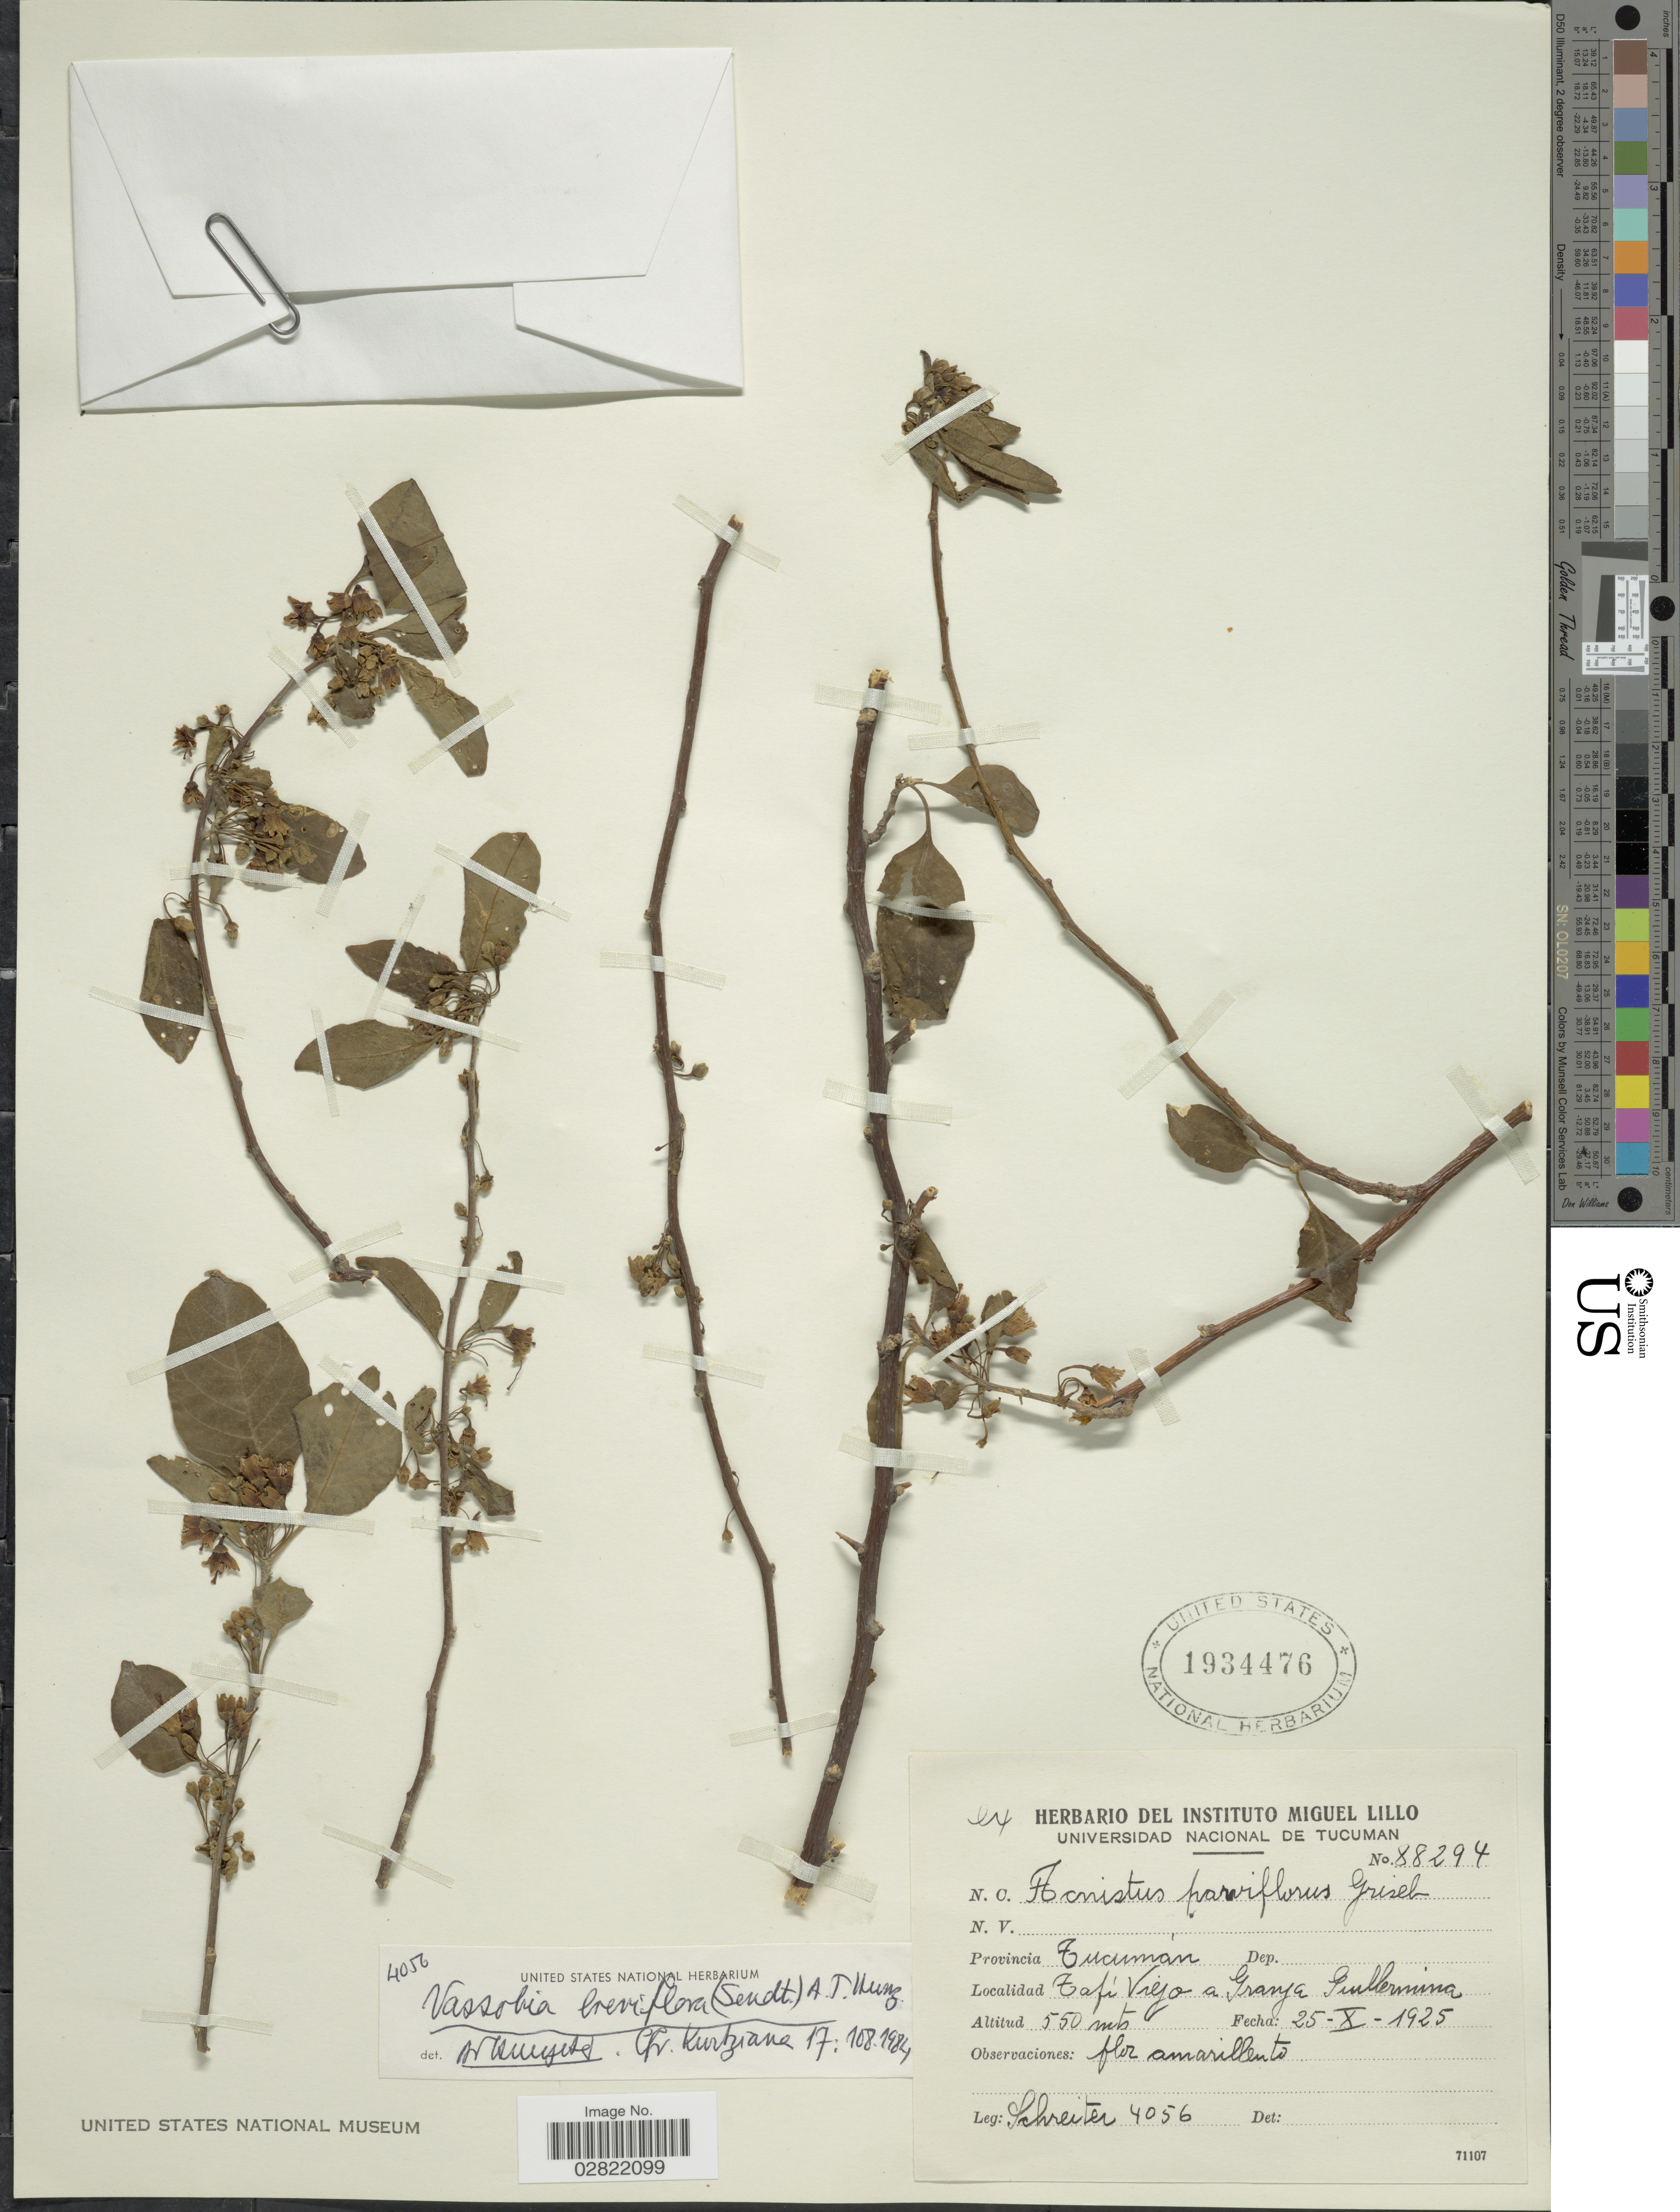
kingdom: Plantae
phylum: Tracheophyta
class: Magnoliopsida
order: Solanales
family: Solanaceae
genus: Vassobia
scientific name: Vassobia breviflora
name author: (Sendt.) Hunz.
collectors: -. Schreiter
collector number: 4056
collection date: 1925-10-25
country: Argentina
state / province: Tucuman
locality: Provincia Tucumán, Tafí Viejo a Granja Guillermina.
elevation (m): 550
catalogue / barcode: US 1934476